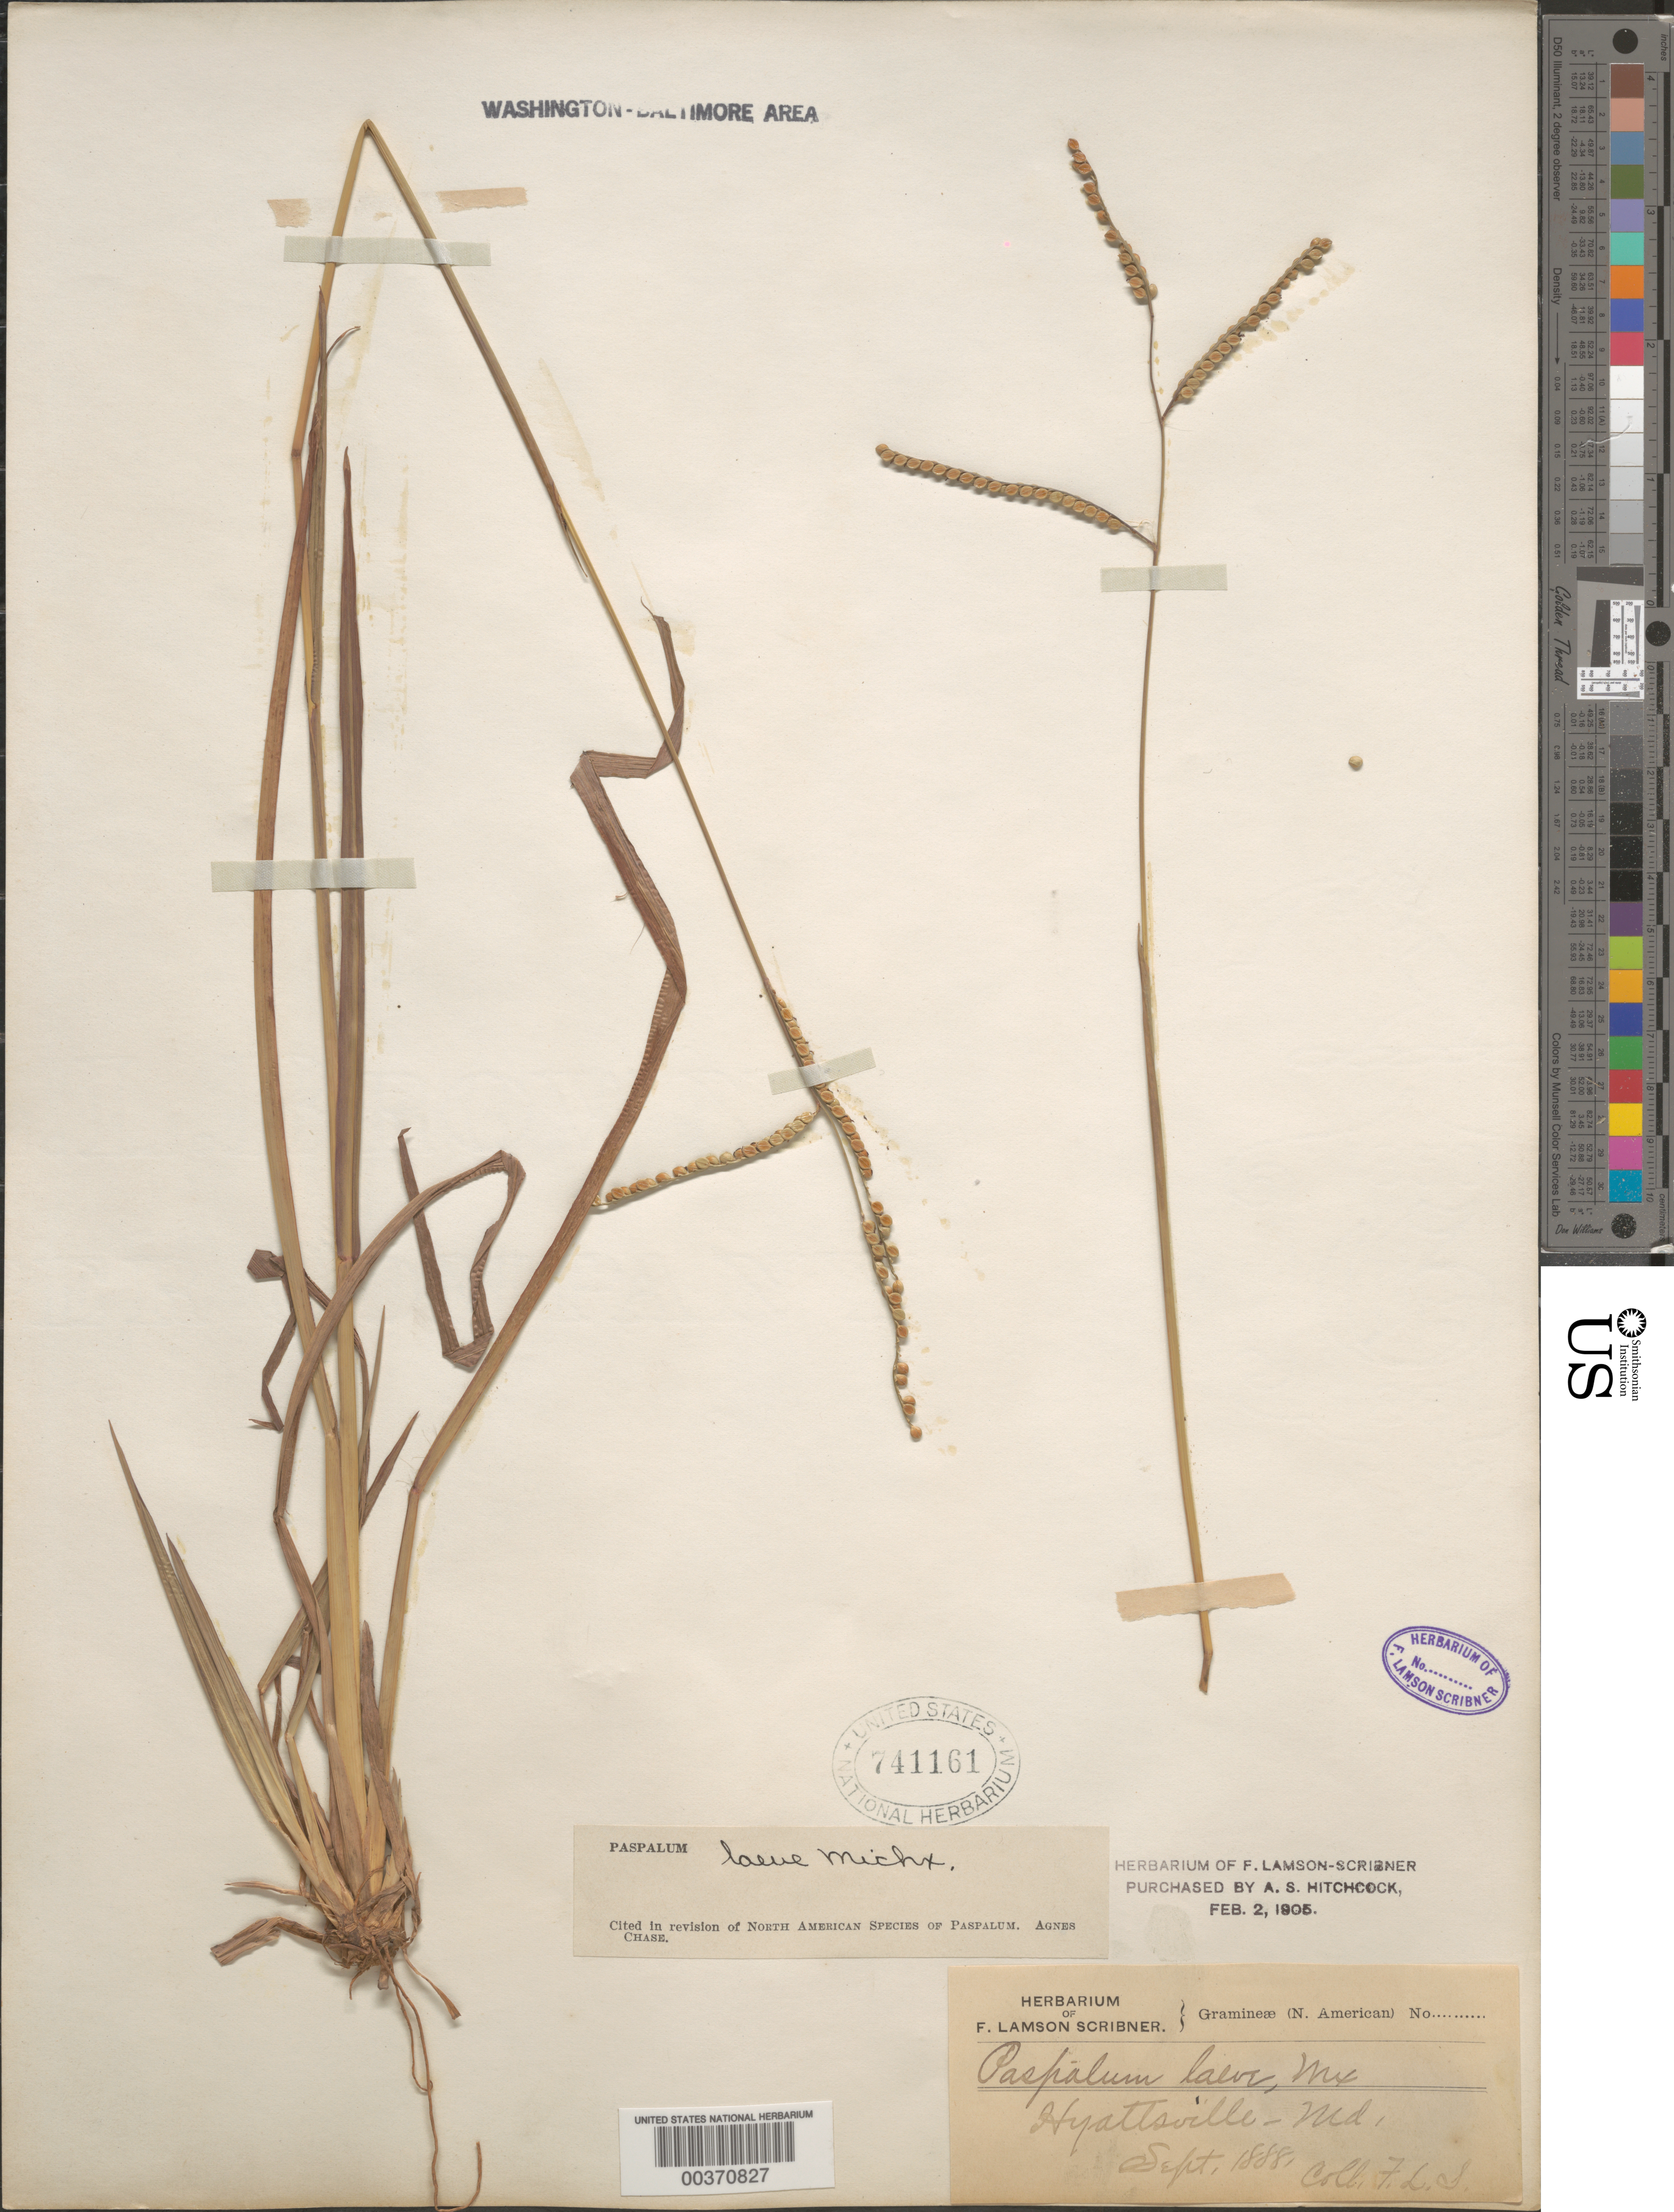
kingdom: Plantae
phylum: Tracheophyta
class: Liliopsida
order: Poales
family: Poaceae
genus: Paspalum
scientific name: Paspalum laeve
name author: Michx.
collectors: F. L. Scribner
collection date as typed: Sep 1888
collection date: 1888-09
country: United States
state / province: Maryland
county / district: Prince George's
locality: Hyattsville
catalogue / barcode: US 741161